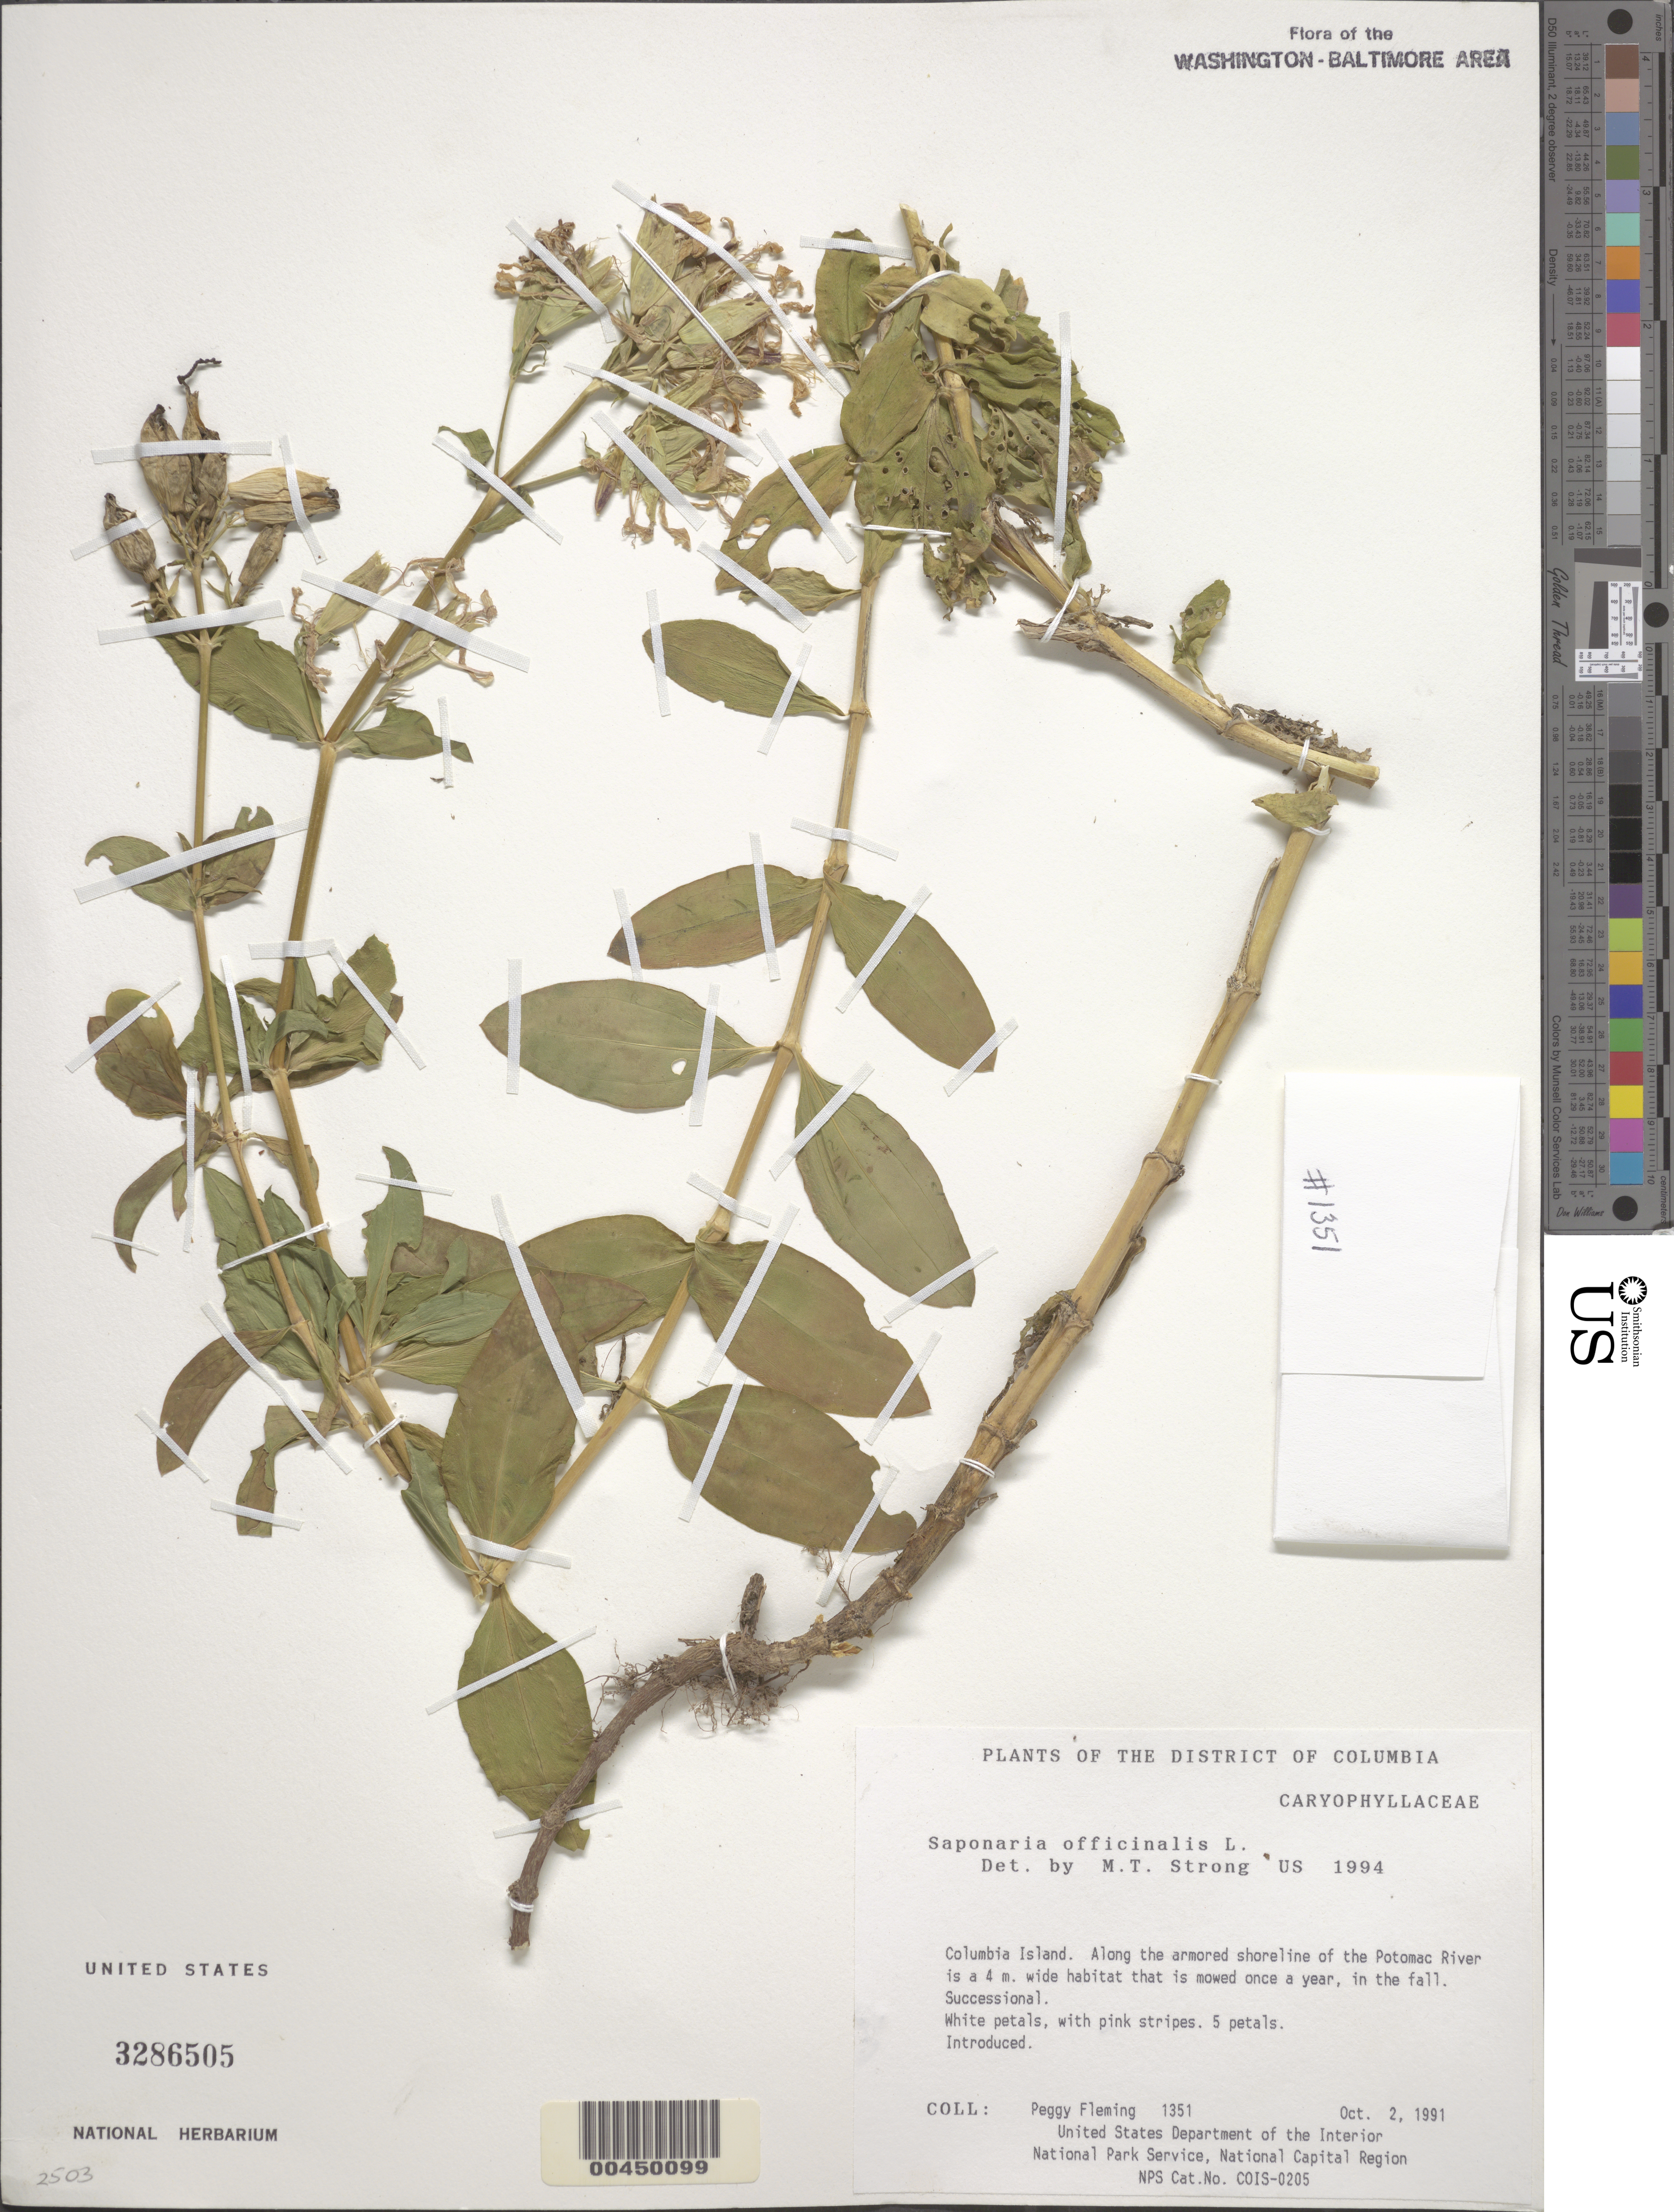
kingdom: Plantae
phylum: Tracheophyta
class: Magnoliopsida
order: Caryophyllales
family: Caryophyllaceae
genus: Saponaria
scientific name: Saponaria officinalis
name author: L.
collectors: P. Fleming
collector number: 1351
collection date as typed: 02 Oct 1991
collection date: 1991-10-02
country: United States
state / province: District of Columbia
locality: Columbia Island, shoreline of the Potomac River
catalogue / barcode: US 3286505